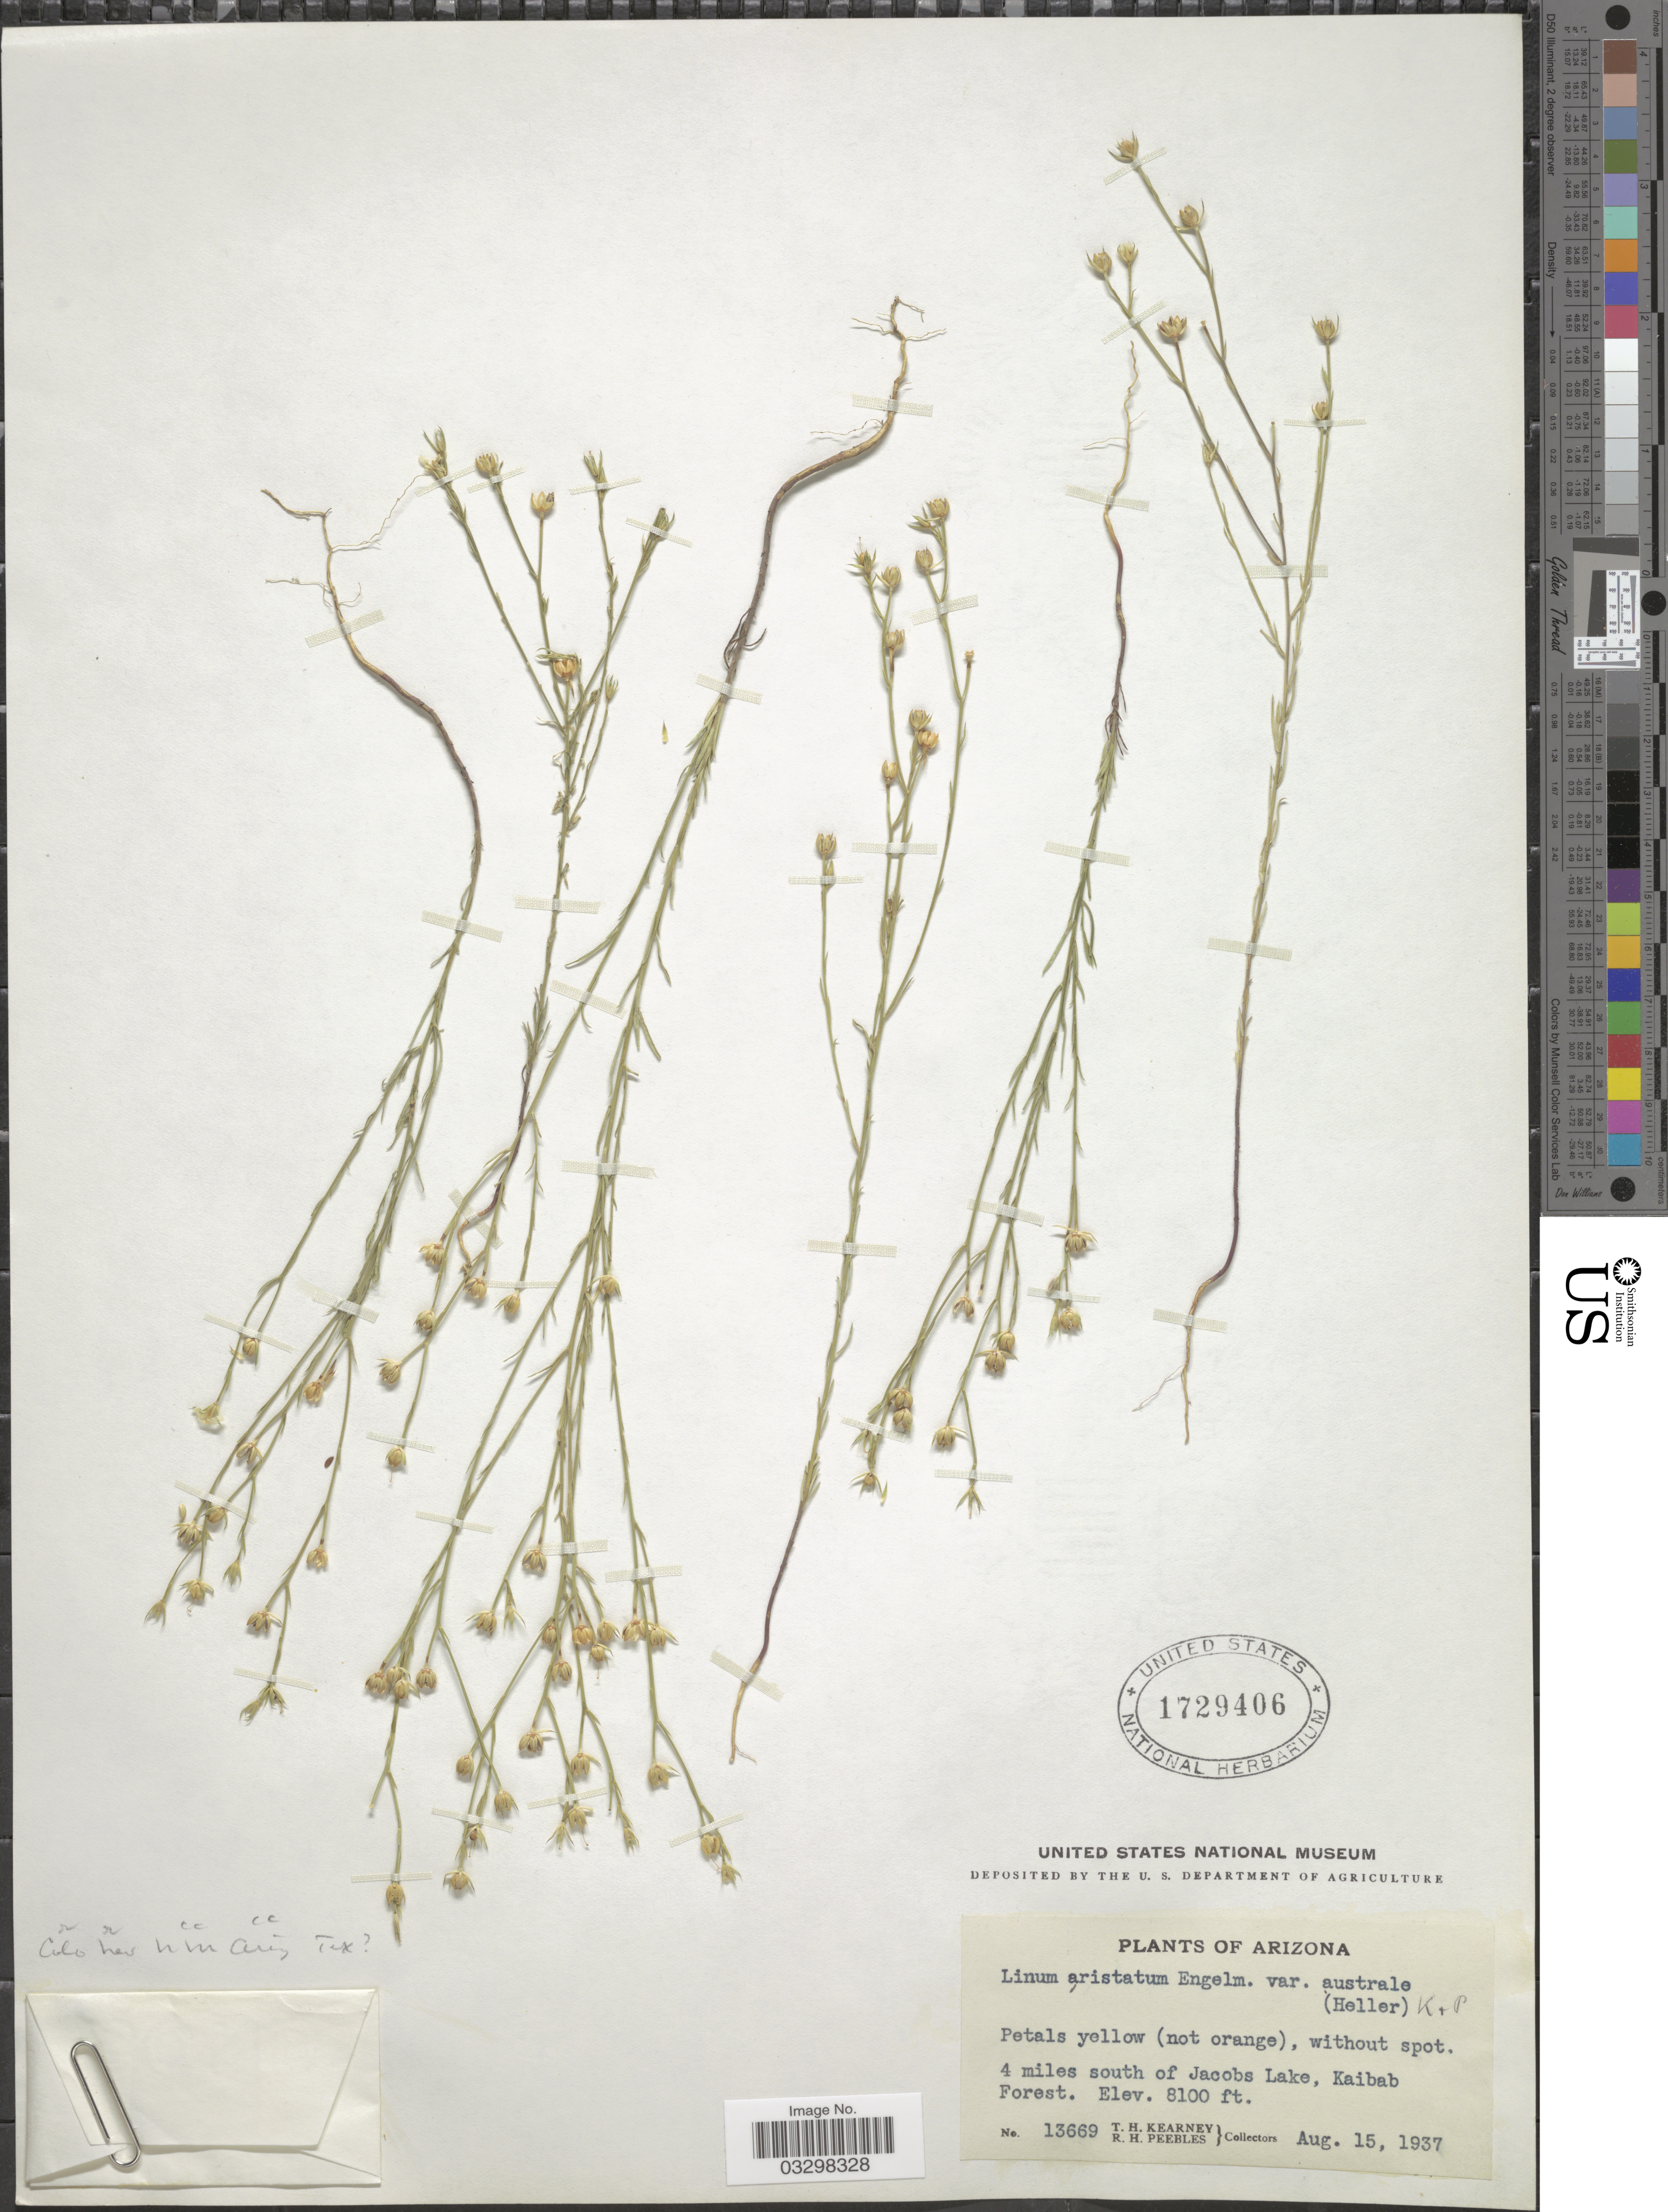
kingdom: Plantae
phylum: Tracheophyta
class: Magnoliopsida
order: Malpighiales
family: Linaceae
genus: Linum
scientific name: Linum aristatum var. australe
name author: (A. Heller) Kearney & Peebles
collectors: T. H. Kearney & R. H. Peebles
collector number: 13669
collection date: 1937-08-15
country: United States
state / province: Arizona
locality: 4 miles south of Jacobs Lake, Kaibab Forest.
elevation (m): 2469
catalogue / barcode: US 1729406